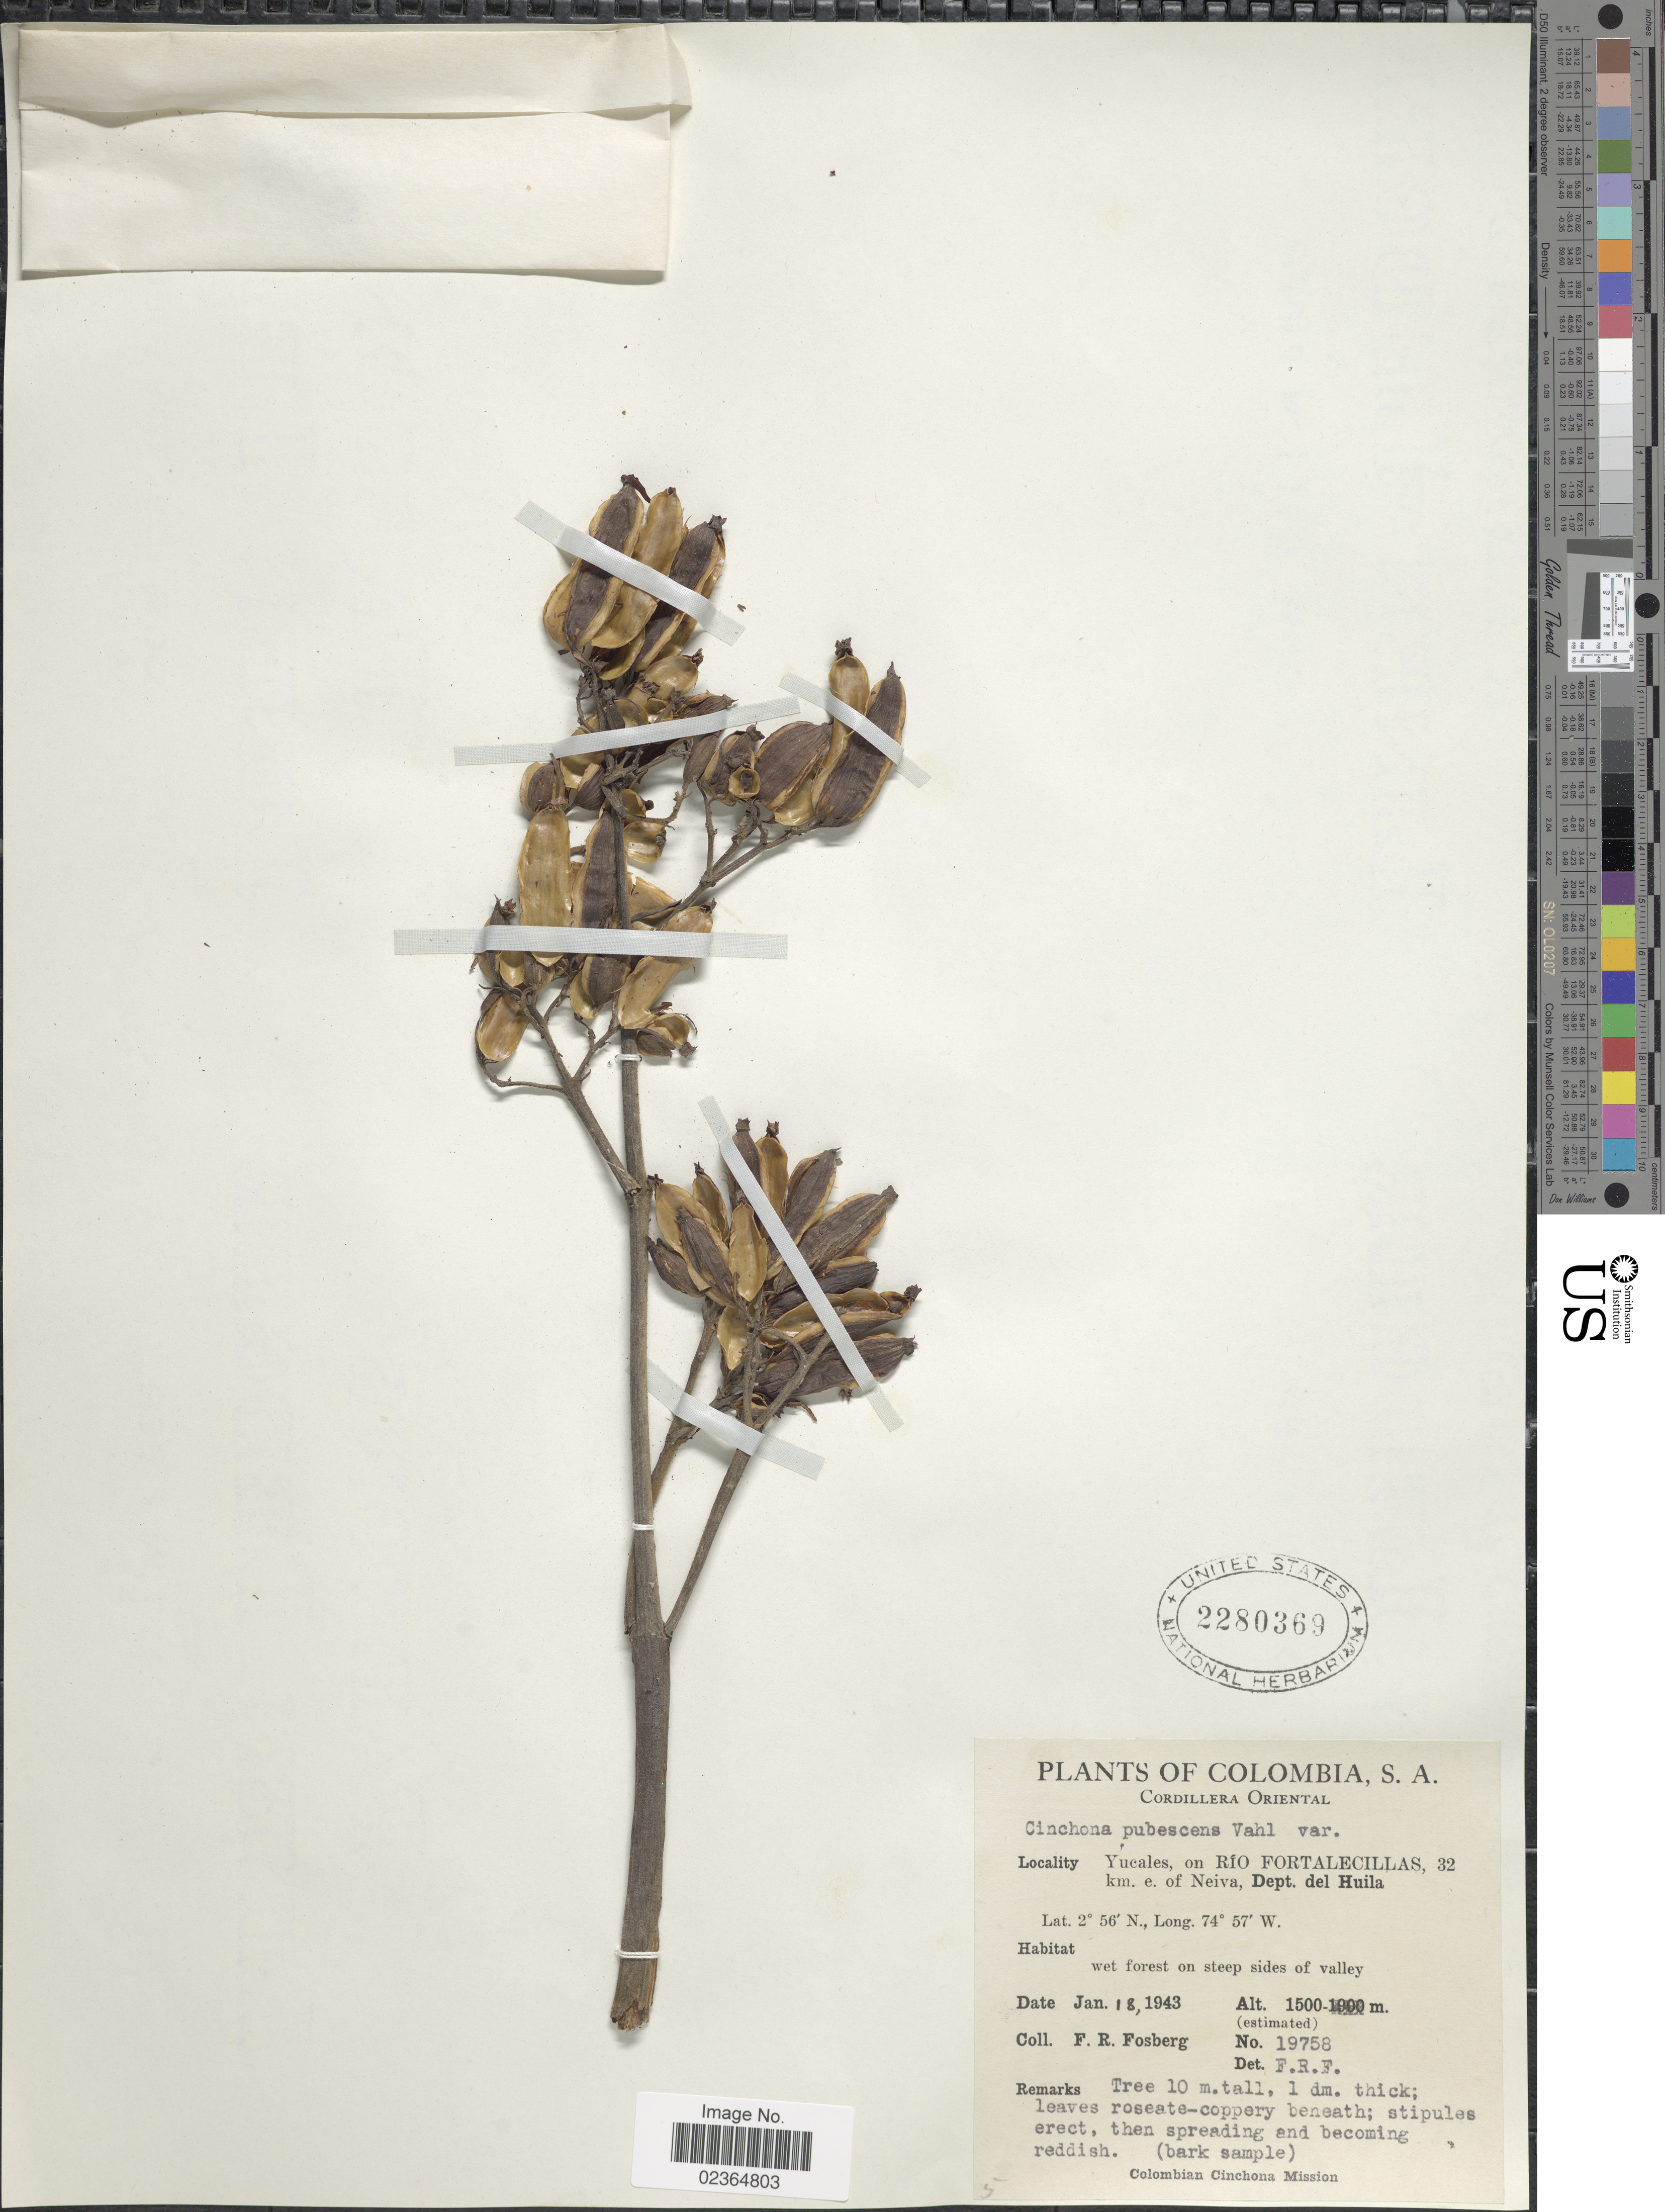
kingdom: Plantae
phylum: Tracheophyta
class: Magnoliopsida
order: Gentianales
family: Rubiaceae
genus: Cinchona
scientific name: Cinchona pubescens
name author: Vahl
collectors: F. R. Fosberg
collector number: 19758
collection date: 1943-01-18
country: Colombia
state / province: Huila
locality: Cordillera Oriental. Yucales, on Río Fortalecillas,, 32 km. e. of Neiva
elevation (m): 1500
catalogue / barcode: US 2280369